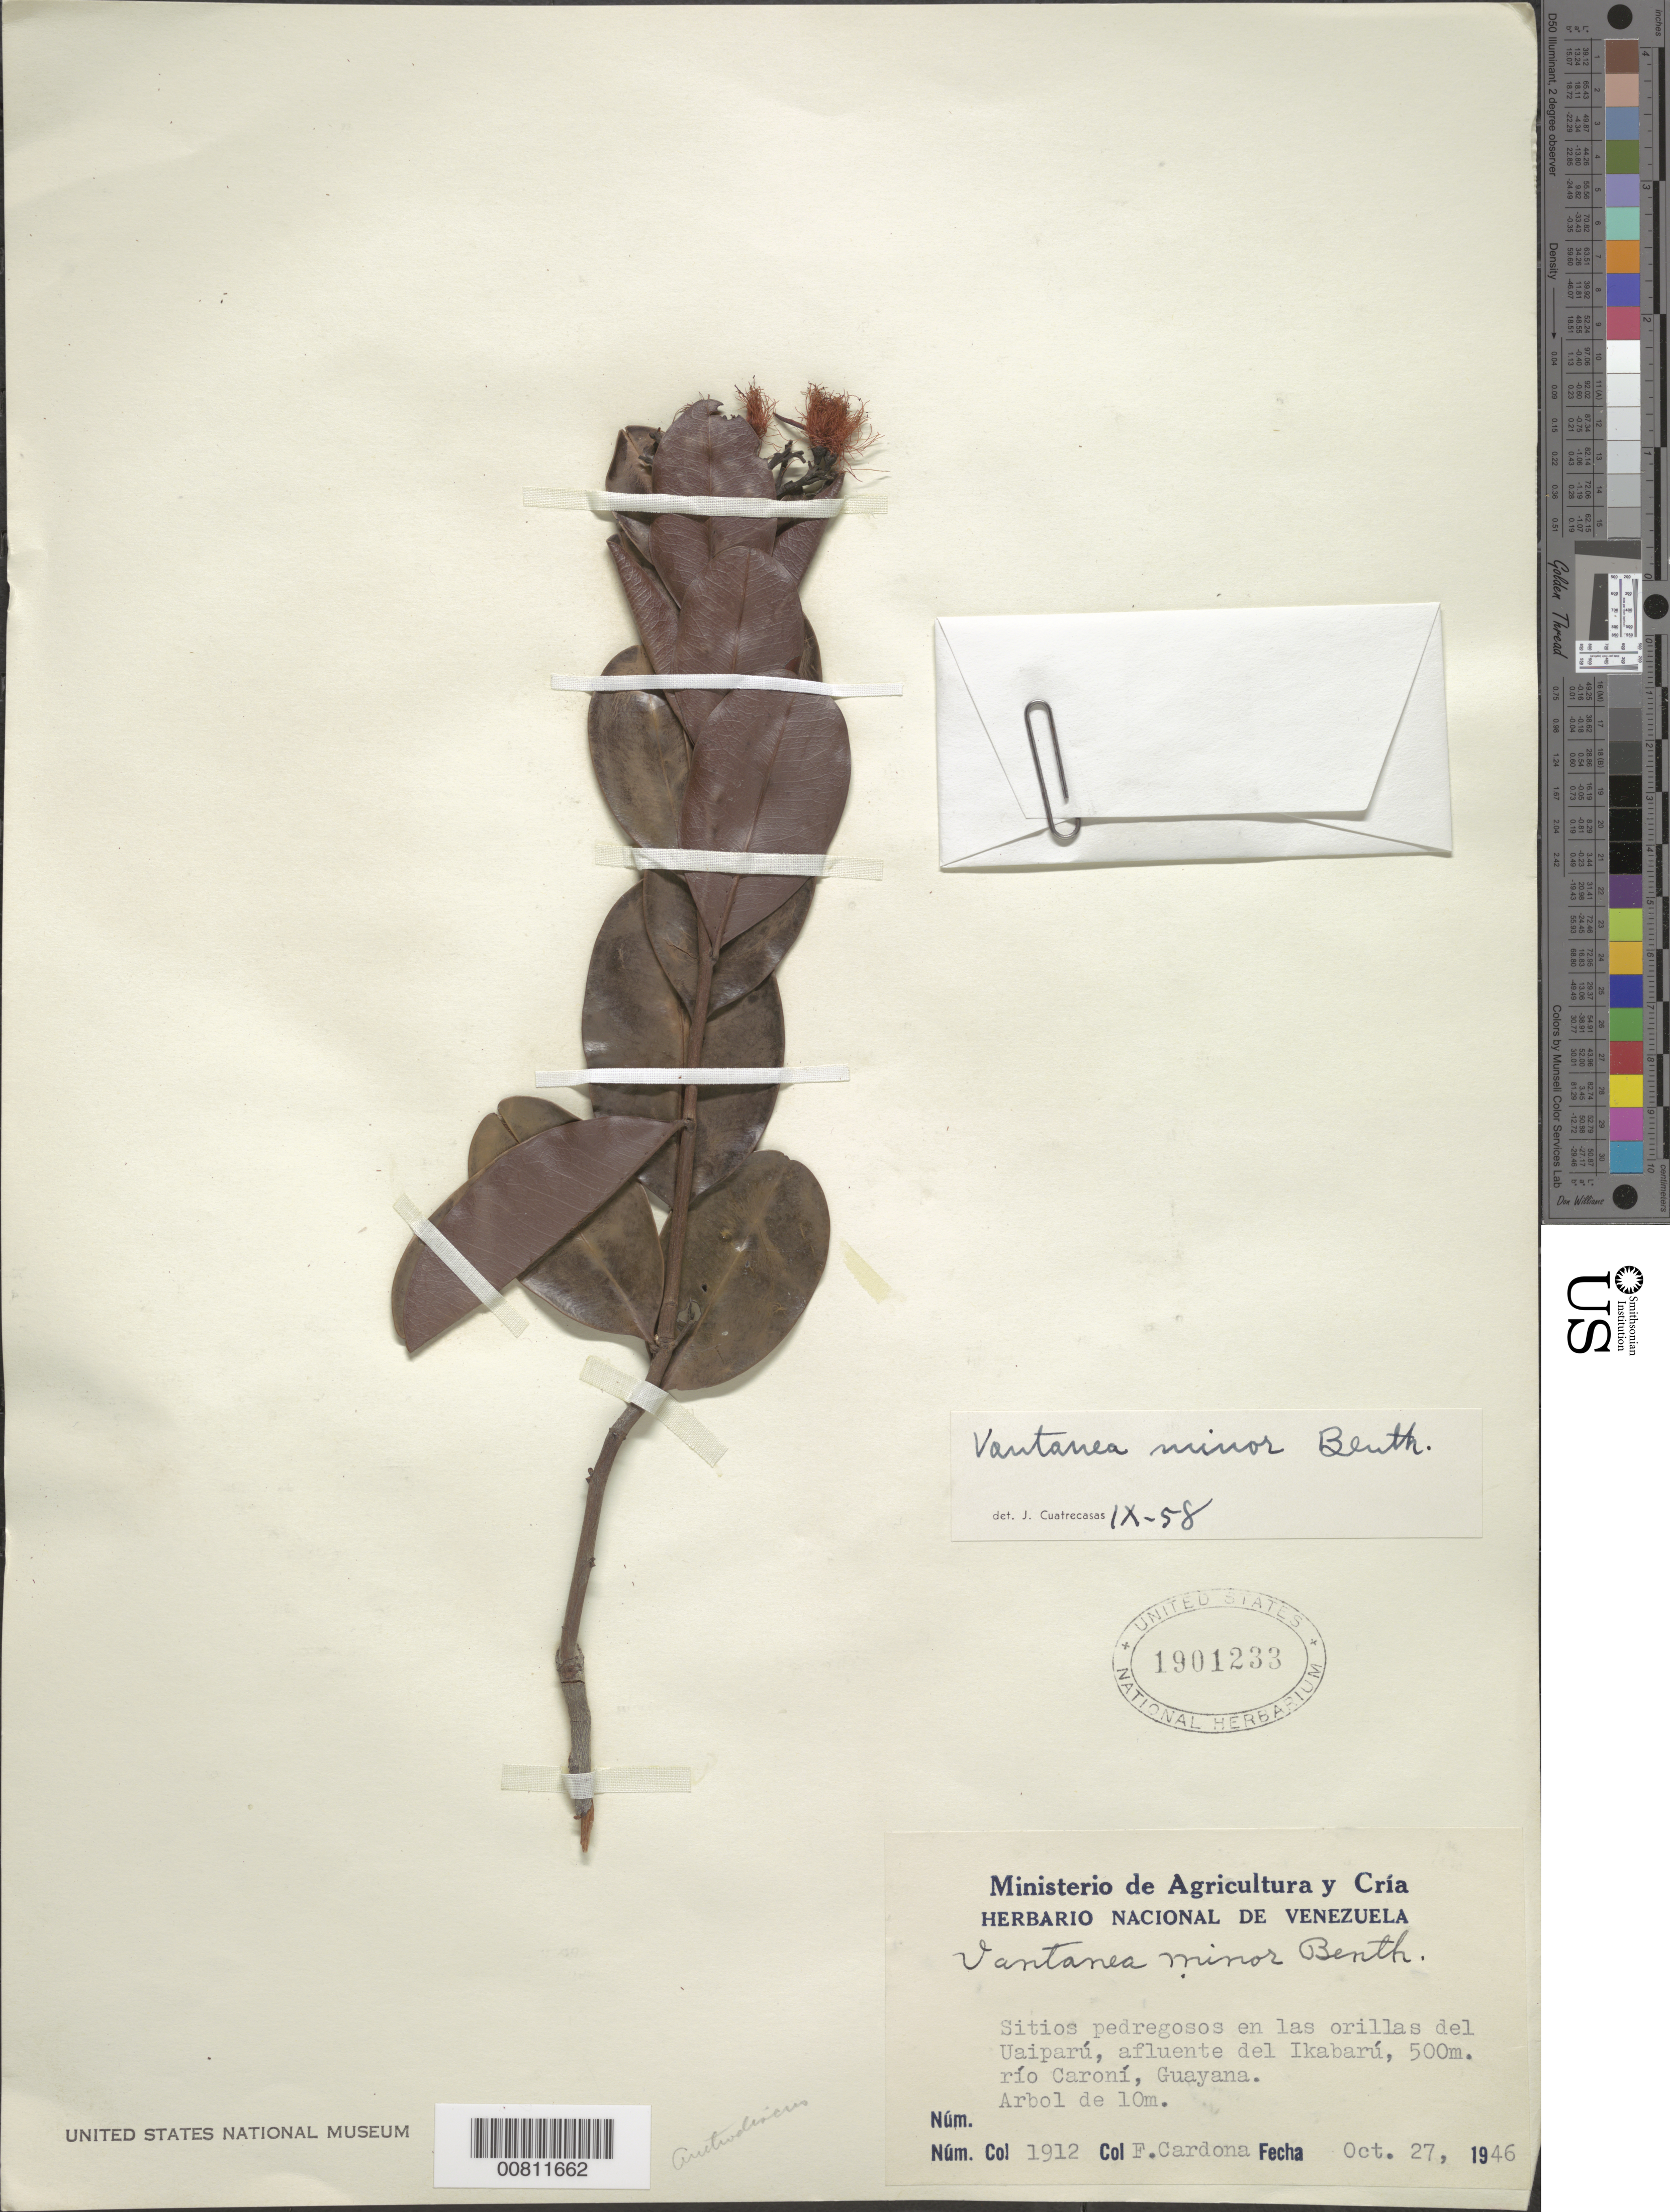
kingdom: Plantae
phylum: Tracheophyta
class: Magnoliopsida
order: Malpighiales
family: Humiriaceae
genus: Vantanea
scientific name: Vantanea minor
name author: Benth.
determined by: Cuatrecasas, J.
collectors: F. Cardona Puig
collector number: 1912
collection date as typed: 27-Oct-46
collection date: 1946-10-27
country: Venezuela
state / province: Bolívar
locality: Río Uaiparú, affl. del Ikabarú, Río Caroní, Guayana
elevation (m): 500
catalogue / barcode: US 1901233